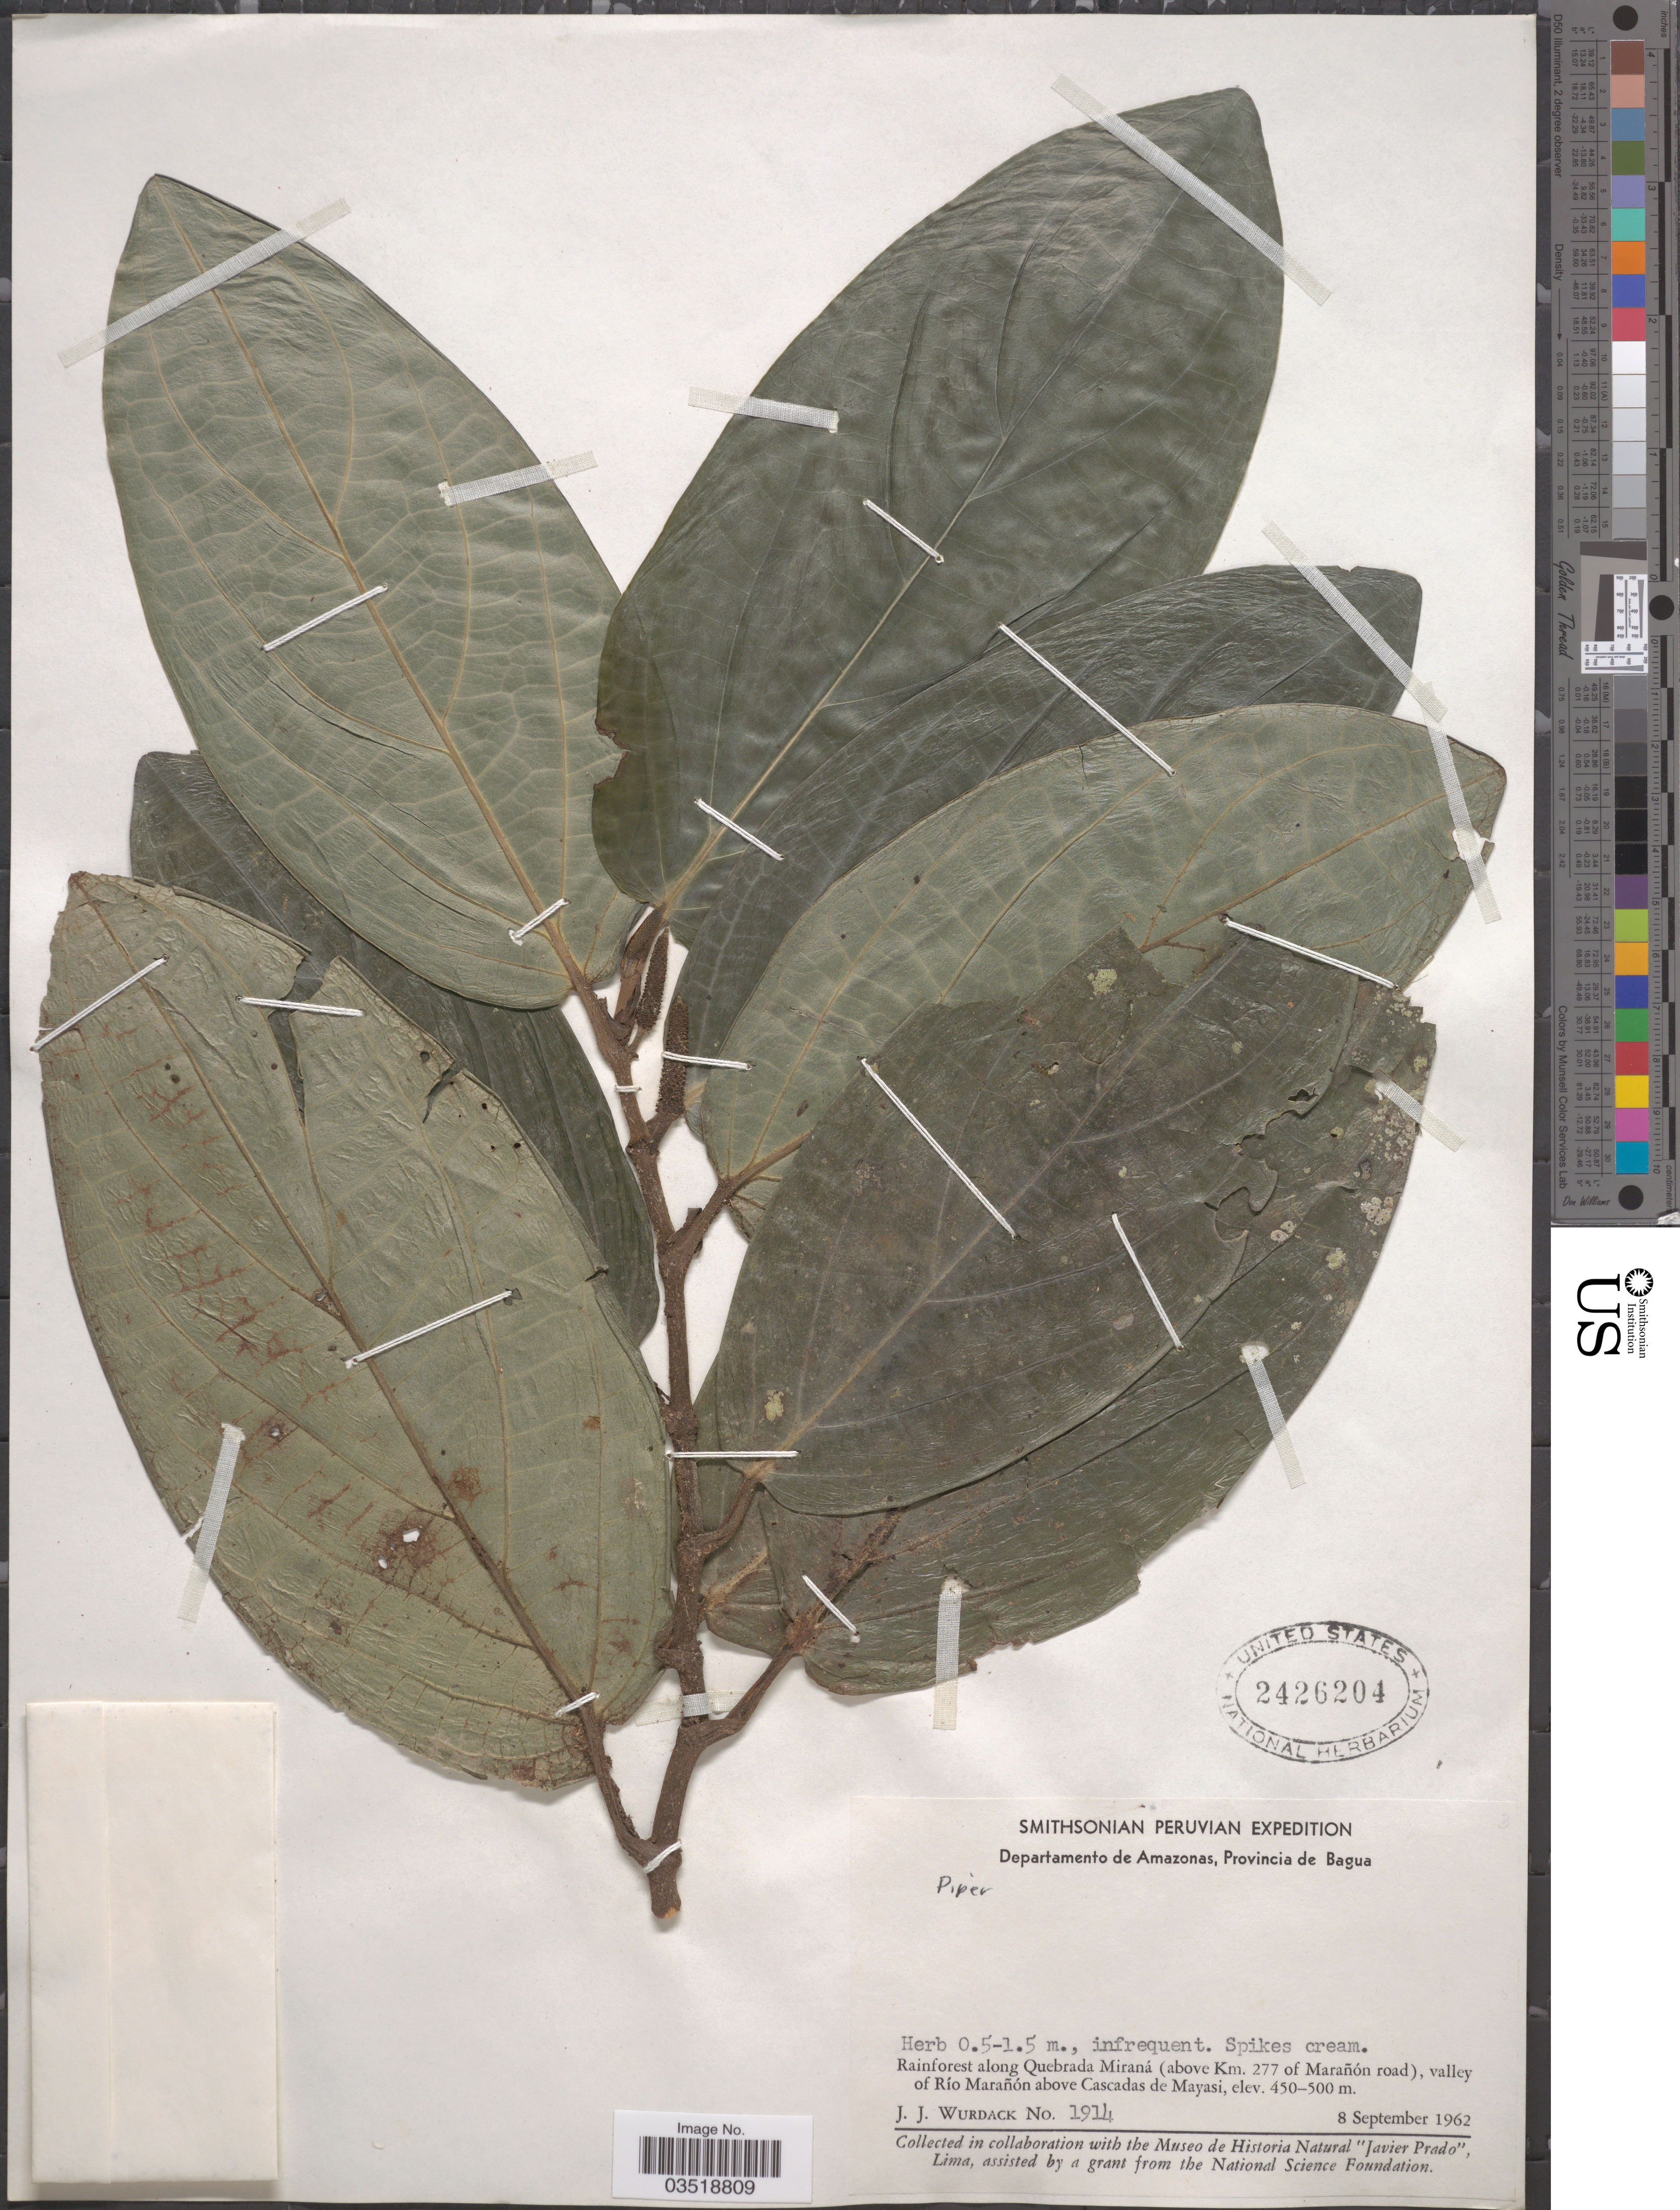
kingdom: Plantae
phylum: Tracheophyta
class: Magnoliopsida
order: Piperales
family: Piperaceae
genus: Piper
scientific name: Piper sp.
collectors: J. J. Wurdack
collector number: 1914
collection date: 1962-09-08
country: Peru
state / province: Amazonas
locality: Departamento de Amazonas, Provincia de Bagua. Rainforest along Quebrada Miraná ( above Km. 277 of Marañón road), valley of Río Marañón above Cascadas de Mayasi.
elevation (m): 450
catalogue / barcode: US 2426204